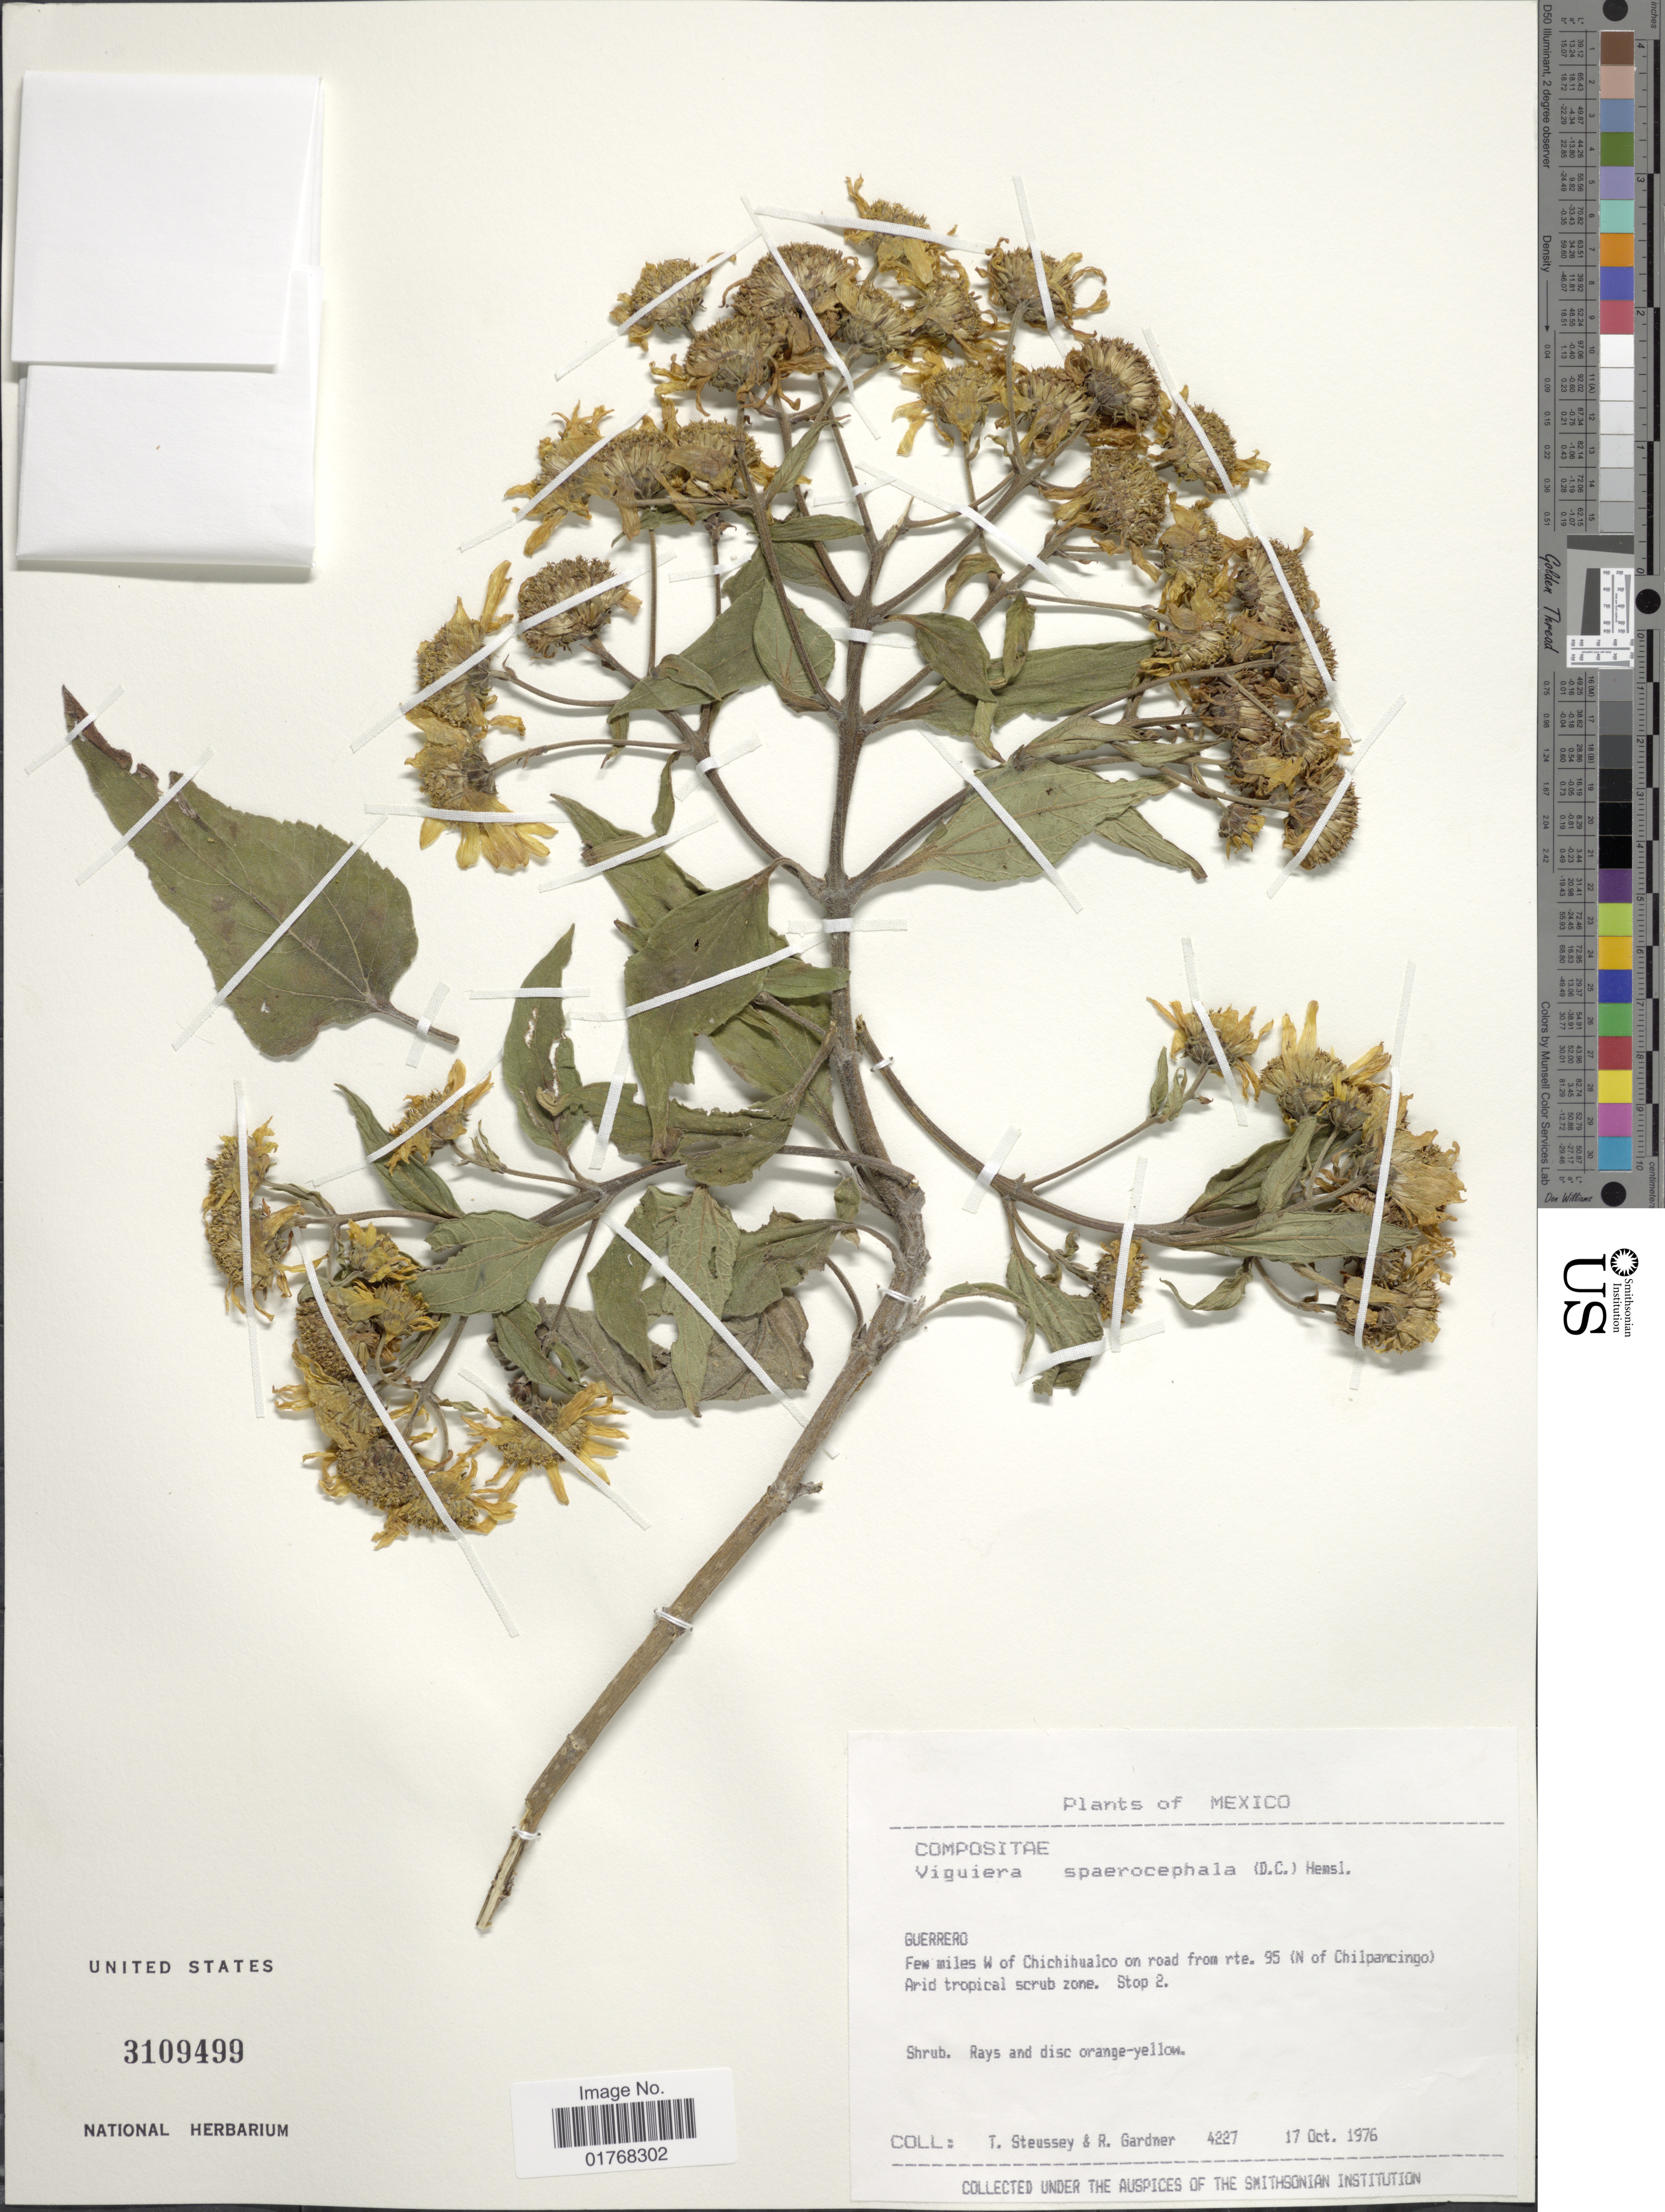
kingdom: Plantae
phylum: Tracheophyta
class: Magnoliopsida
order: Asterales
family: Asteraceae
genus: Viguiera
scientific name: Viguiera sphaerocephala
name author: (DC.) Hemsl.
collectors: T. Steussy & R. C. Gardner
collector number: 4227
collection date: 1976-10-17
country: Mexico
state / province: Guerrero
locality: Few miles W of Chichihualco on road from rte 95 (N. of Chilpancingo)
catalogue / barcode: US 3109499